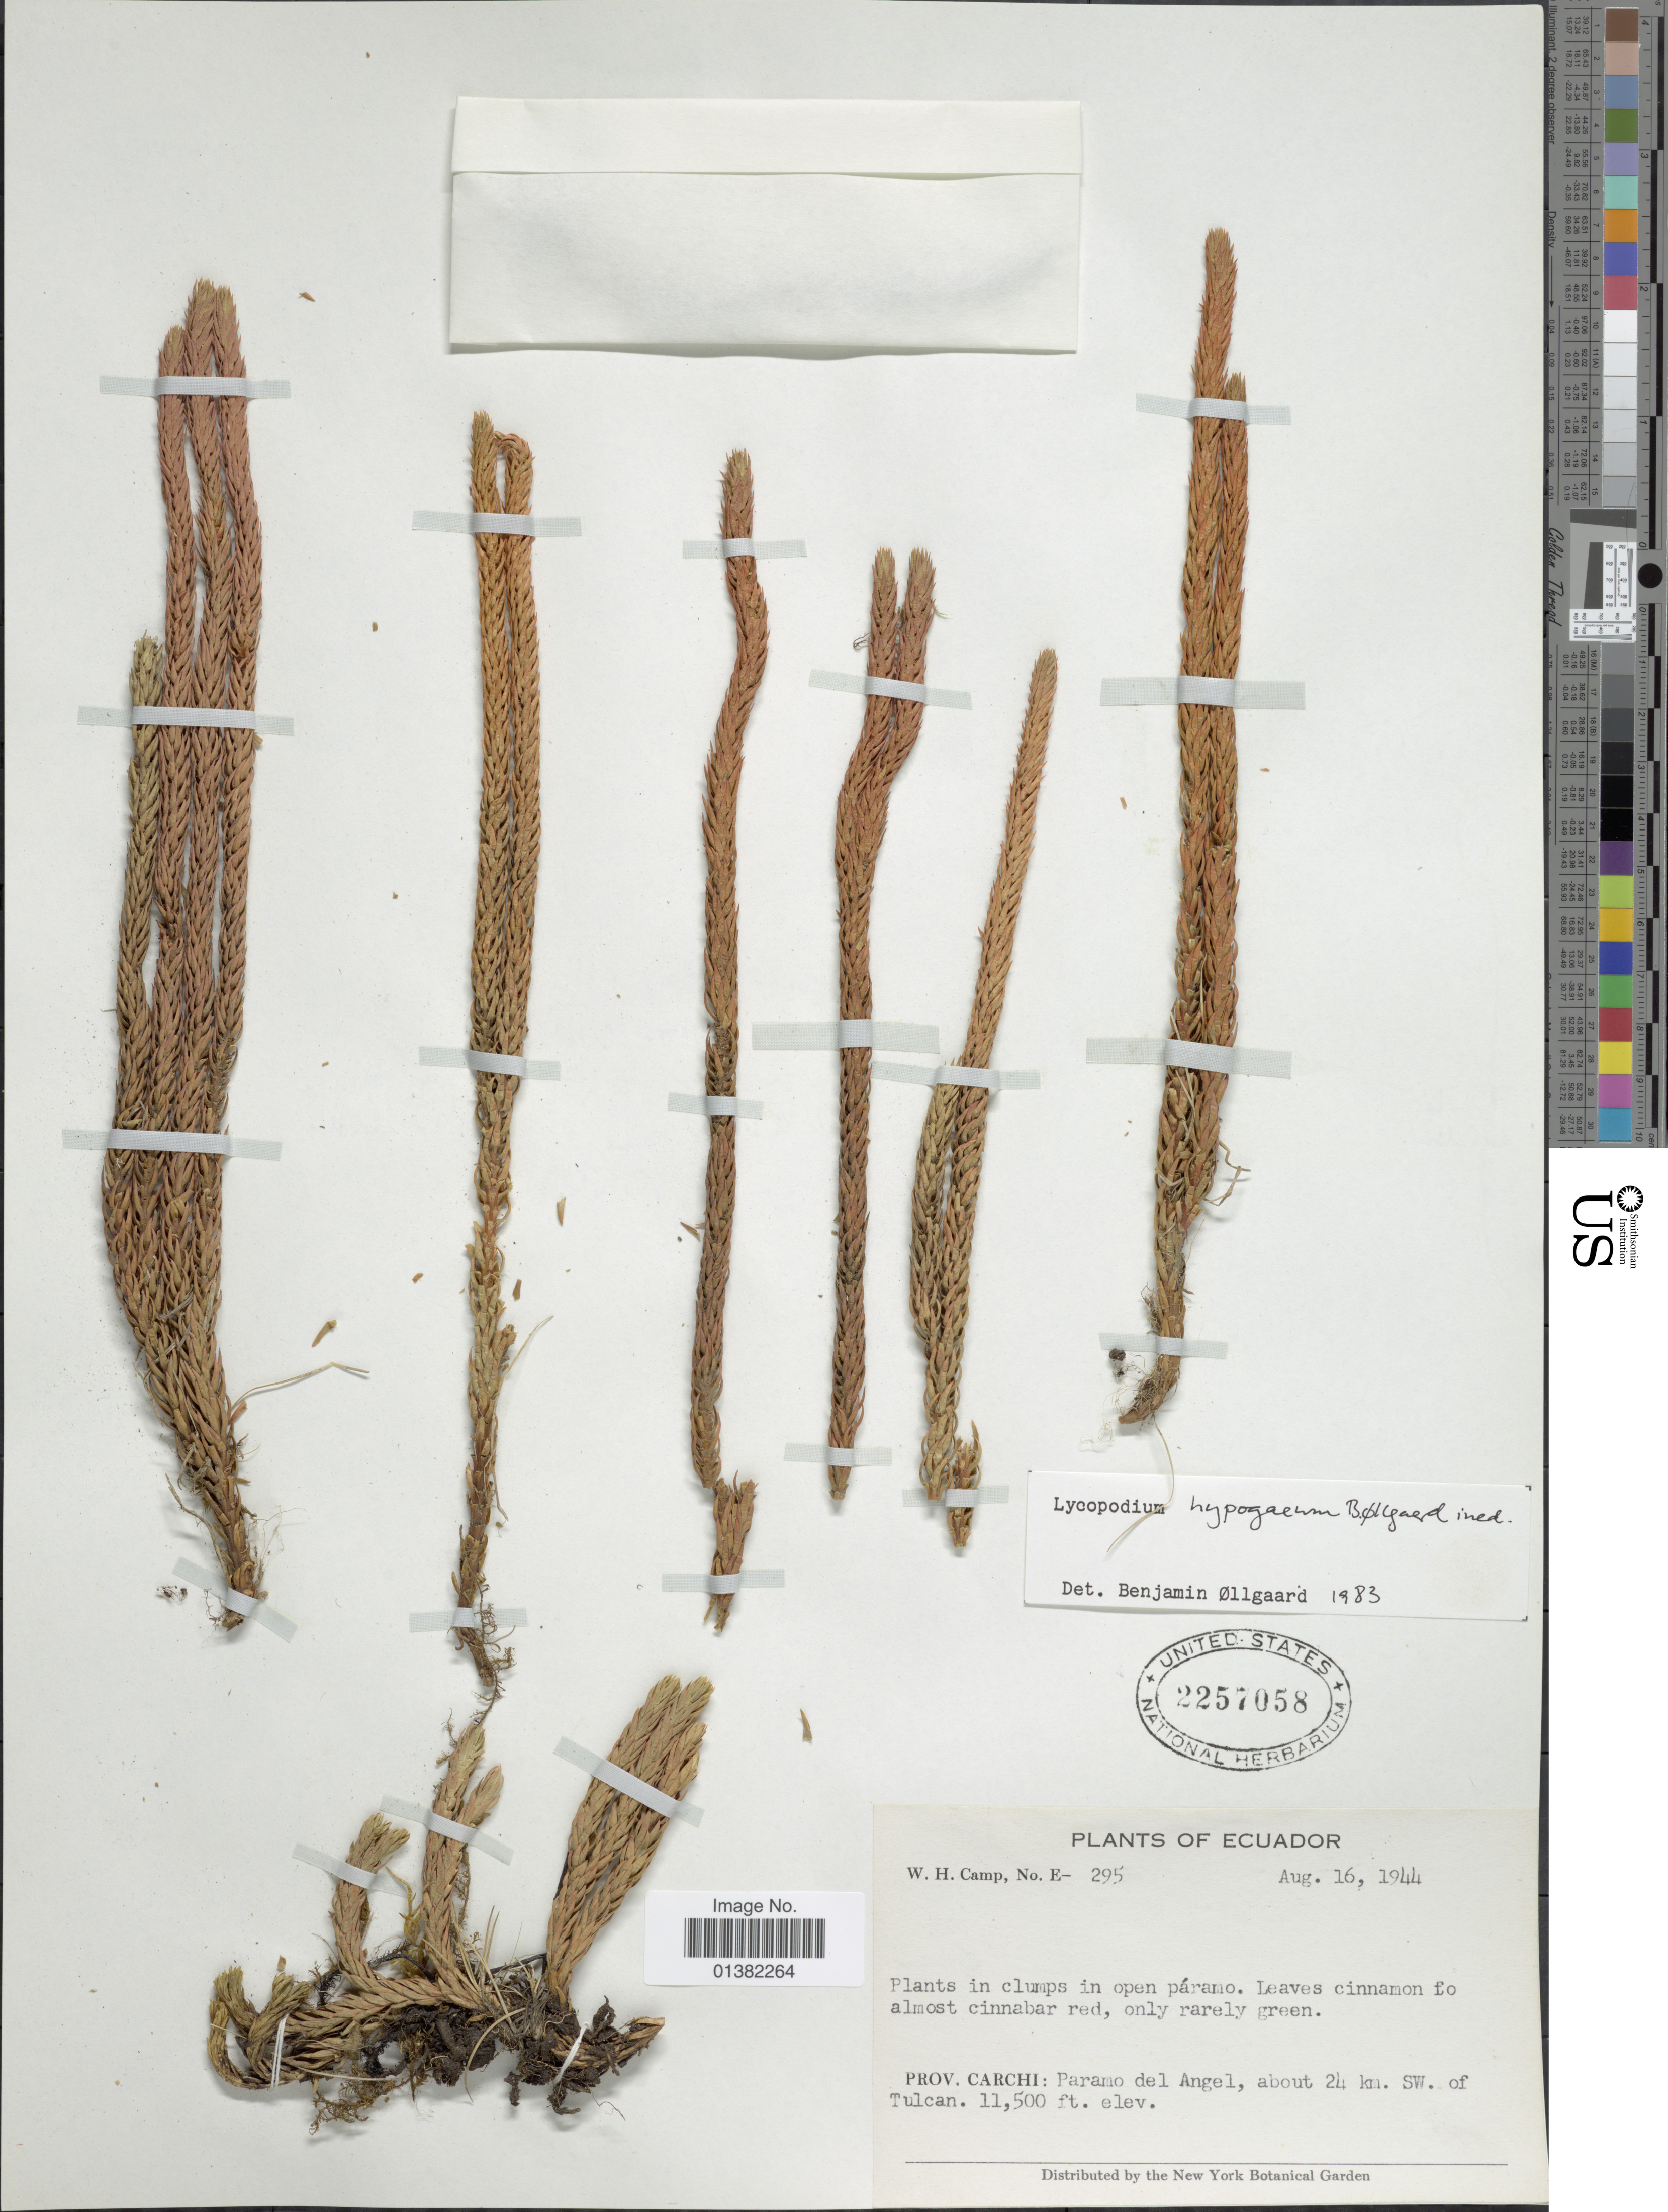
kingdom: Plantae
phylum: Tracheophyta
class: Lycopodiopsida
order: Lycopodiales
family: Lycopodiaceae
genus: Phlegmariurus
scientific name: Phlegmariurus hypogaeus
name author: (B. Øllg.) B. Øllg.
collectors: W. H. Camp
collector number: E-295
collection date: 1944-08-16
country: Ecuador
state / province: Carchi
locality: Paramo del Angel, about 24 km. SW. of Tulcan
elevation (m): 3505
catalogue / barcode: US 2257058